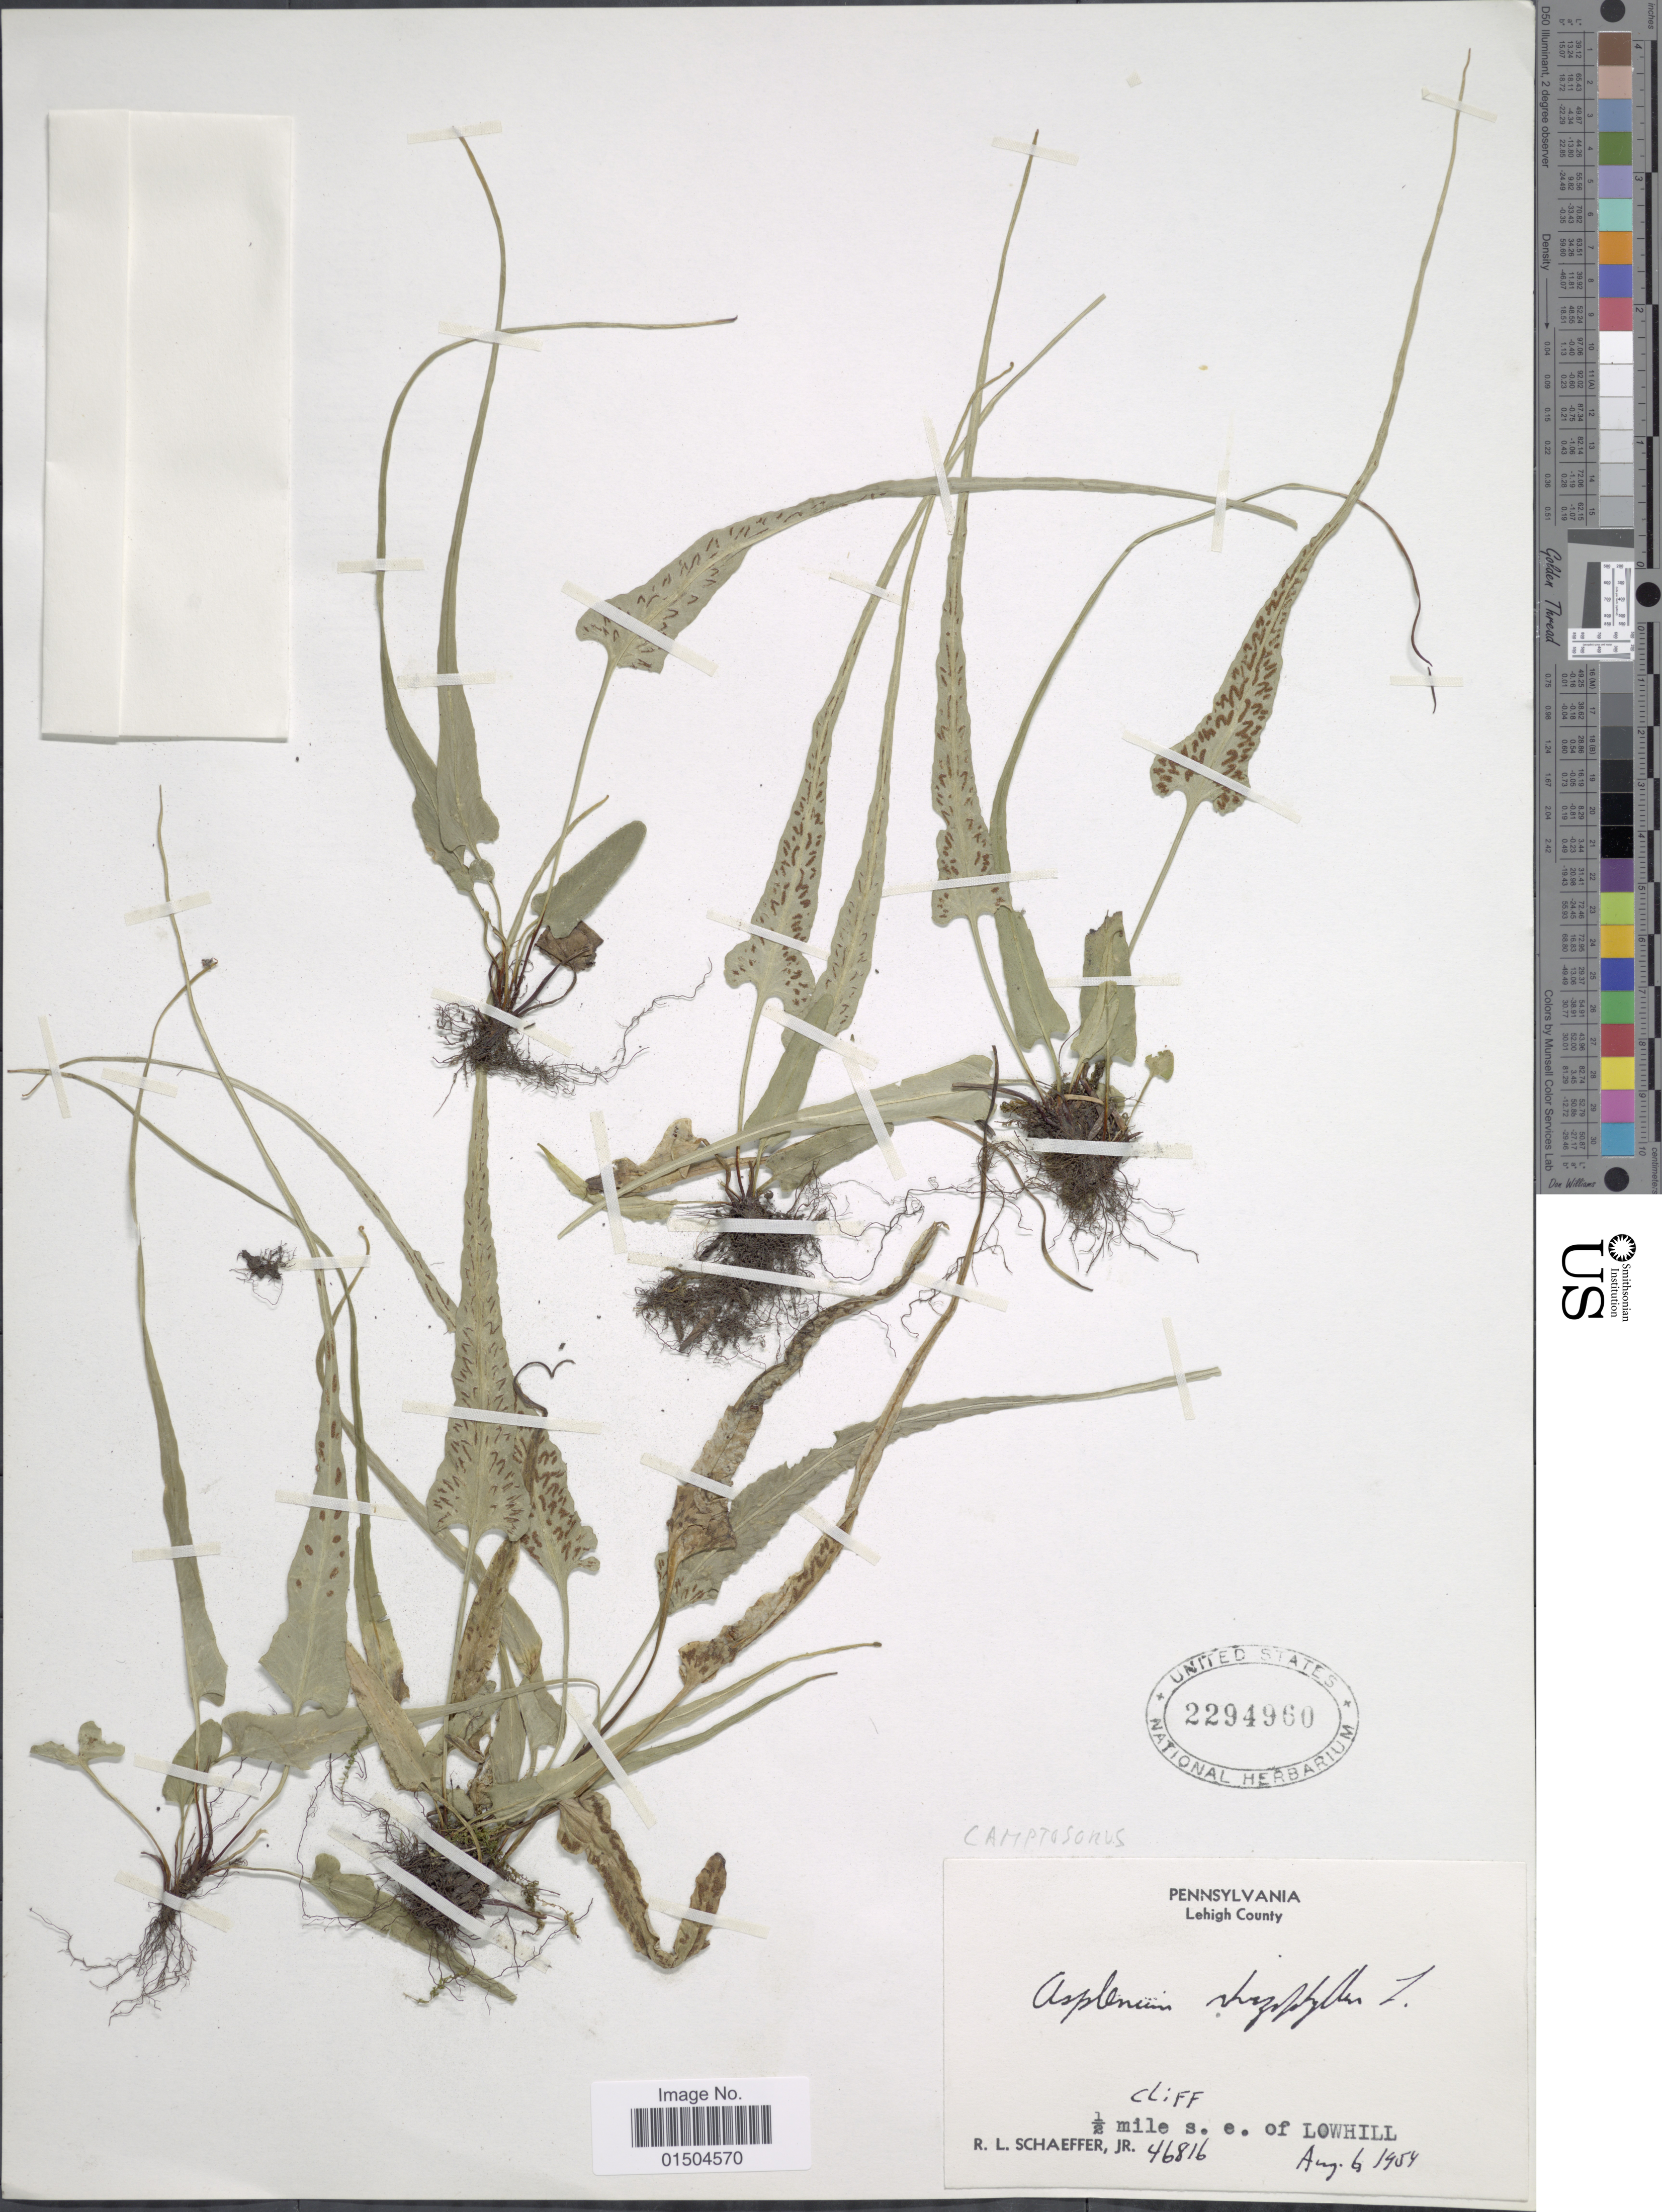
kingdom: Plantae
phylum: Tracheophyta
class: Polypodiopsida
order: Polypodiales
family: Aspleniaceae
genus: Asplenium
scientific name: Asplenium rhizophyllum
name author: L.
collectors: R. L. Schaeffer Jr.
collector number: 46816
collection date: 1954-08-06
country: United States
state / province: Pennsylvania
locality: Lehigh County. ½ mile s.e. of Lowhill.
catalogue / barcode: US 2294960